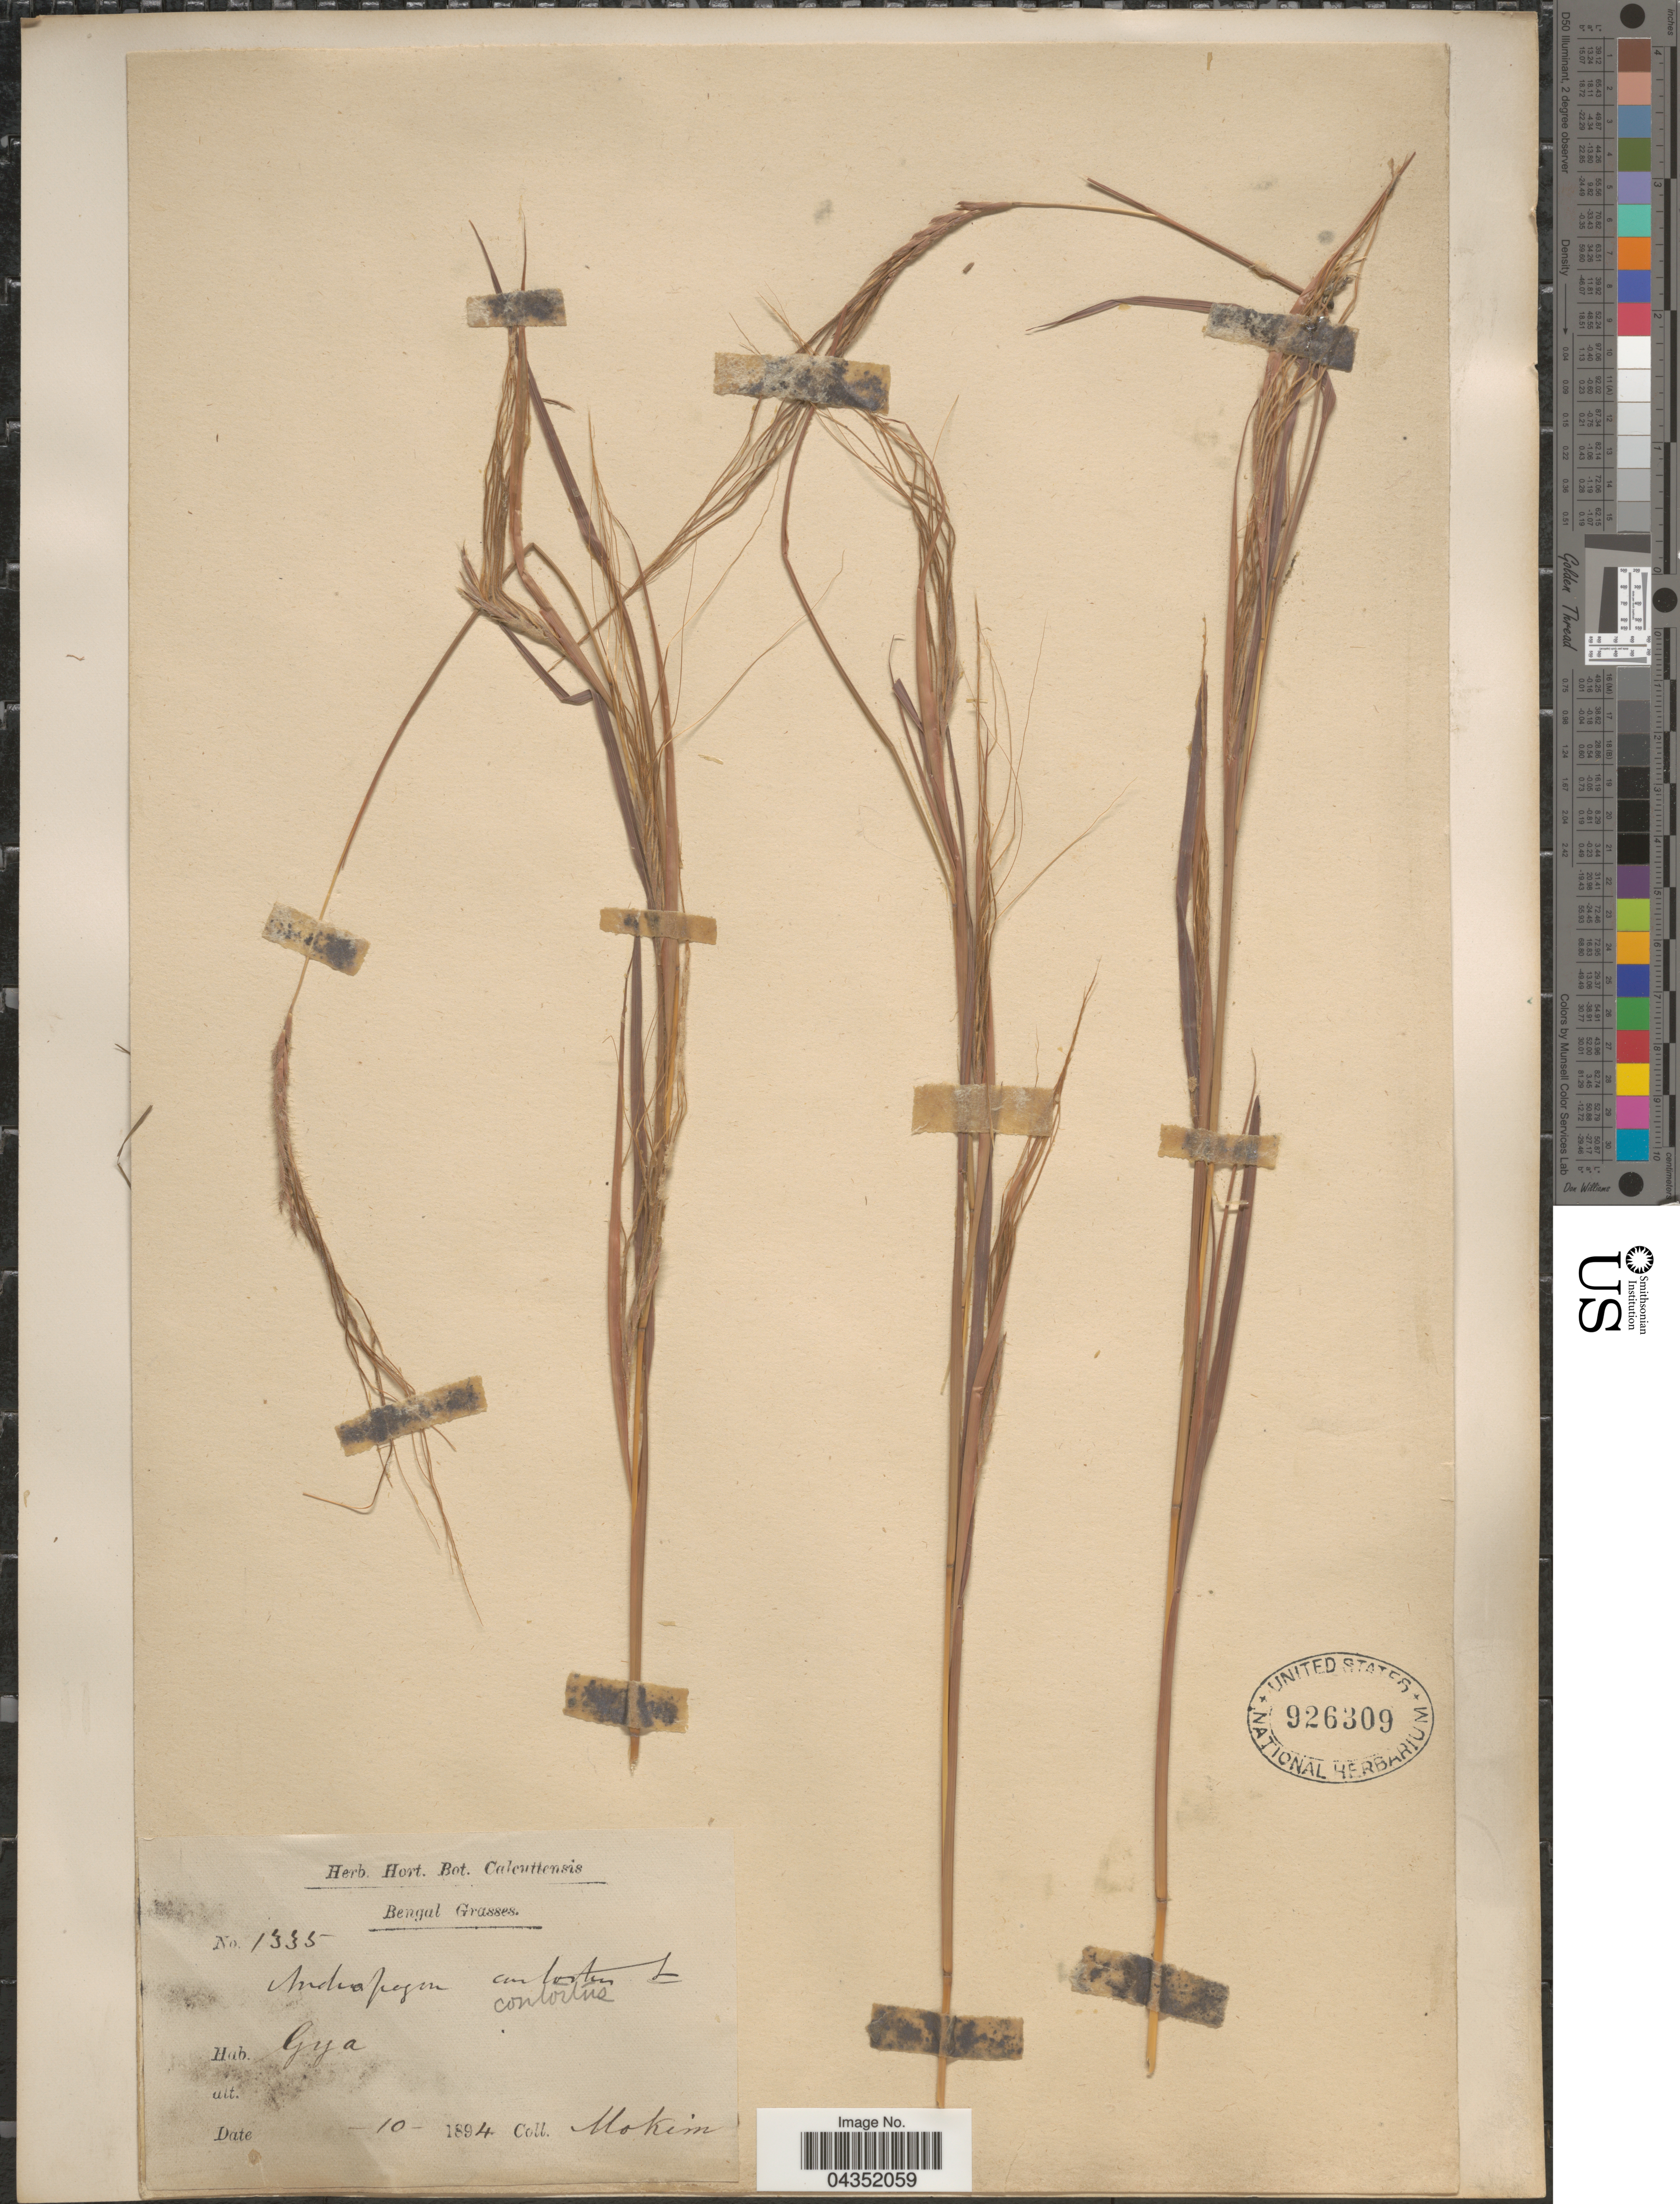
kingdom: Plantae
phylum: Tracheophyta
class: Liliopsida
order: Poales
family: Poaceae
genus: Heteropogon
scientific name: Heteropogon contortus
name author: (L.) P. Beauv. ex Roem. & Schult.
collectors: -. Mokim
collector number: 1335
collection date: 1894-10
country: India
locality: Bengal. Gya.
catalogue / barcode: US 926309